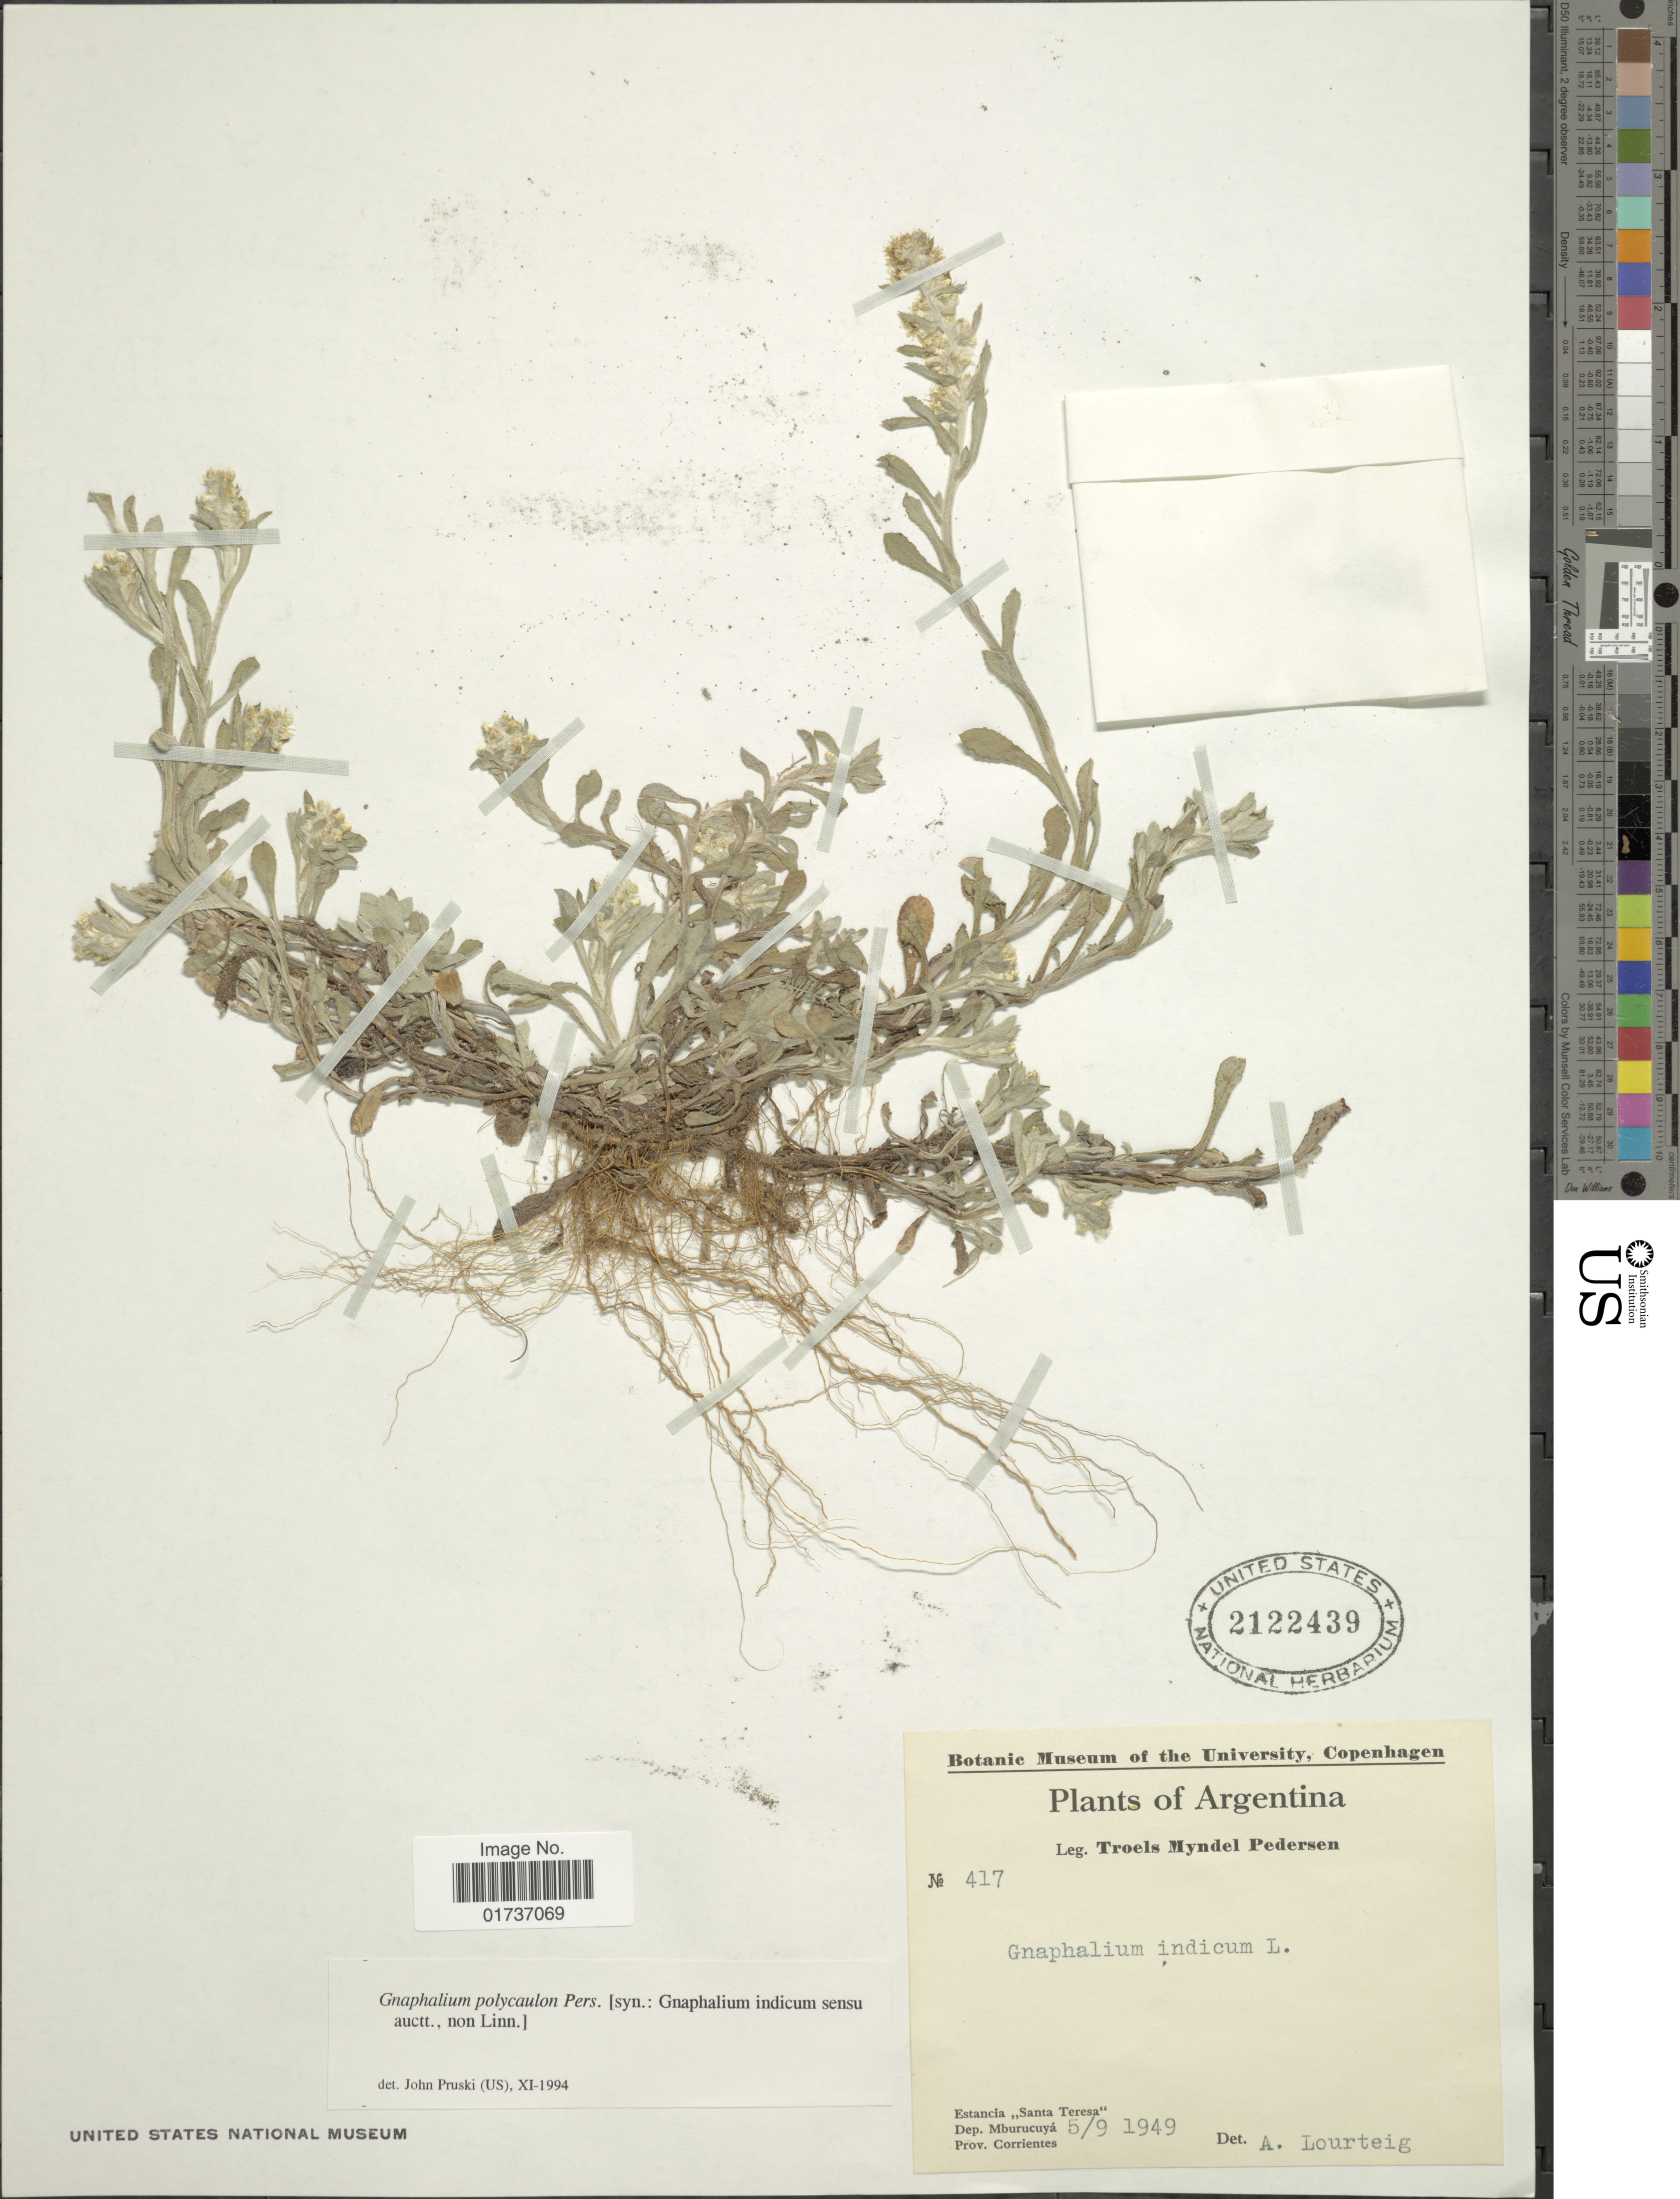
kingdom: Plantae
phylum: Tracheophyta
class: Magnoliopsida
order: Asterales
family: Asteraceae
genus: Gnaphalium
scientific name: Gnaphalium polycaulon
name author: Pers.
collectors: T. Pederson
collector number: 417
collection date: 1949-09-05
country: Argentina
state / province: Corrientes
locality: Estancia ,,Santa Terasa' Dep. Mburucuyá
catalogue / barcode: US 2122439